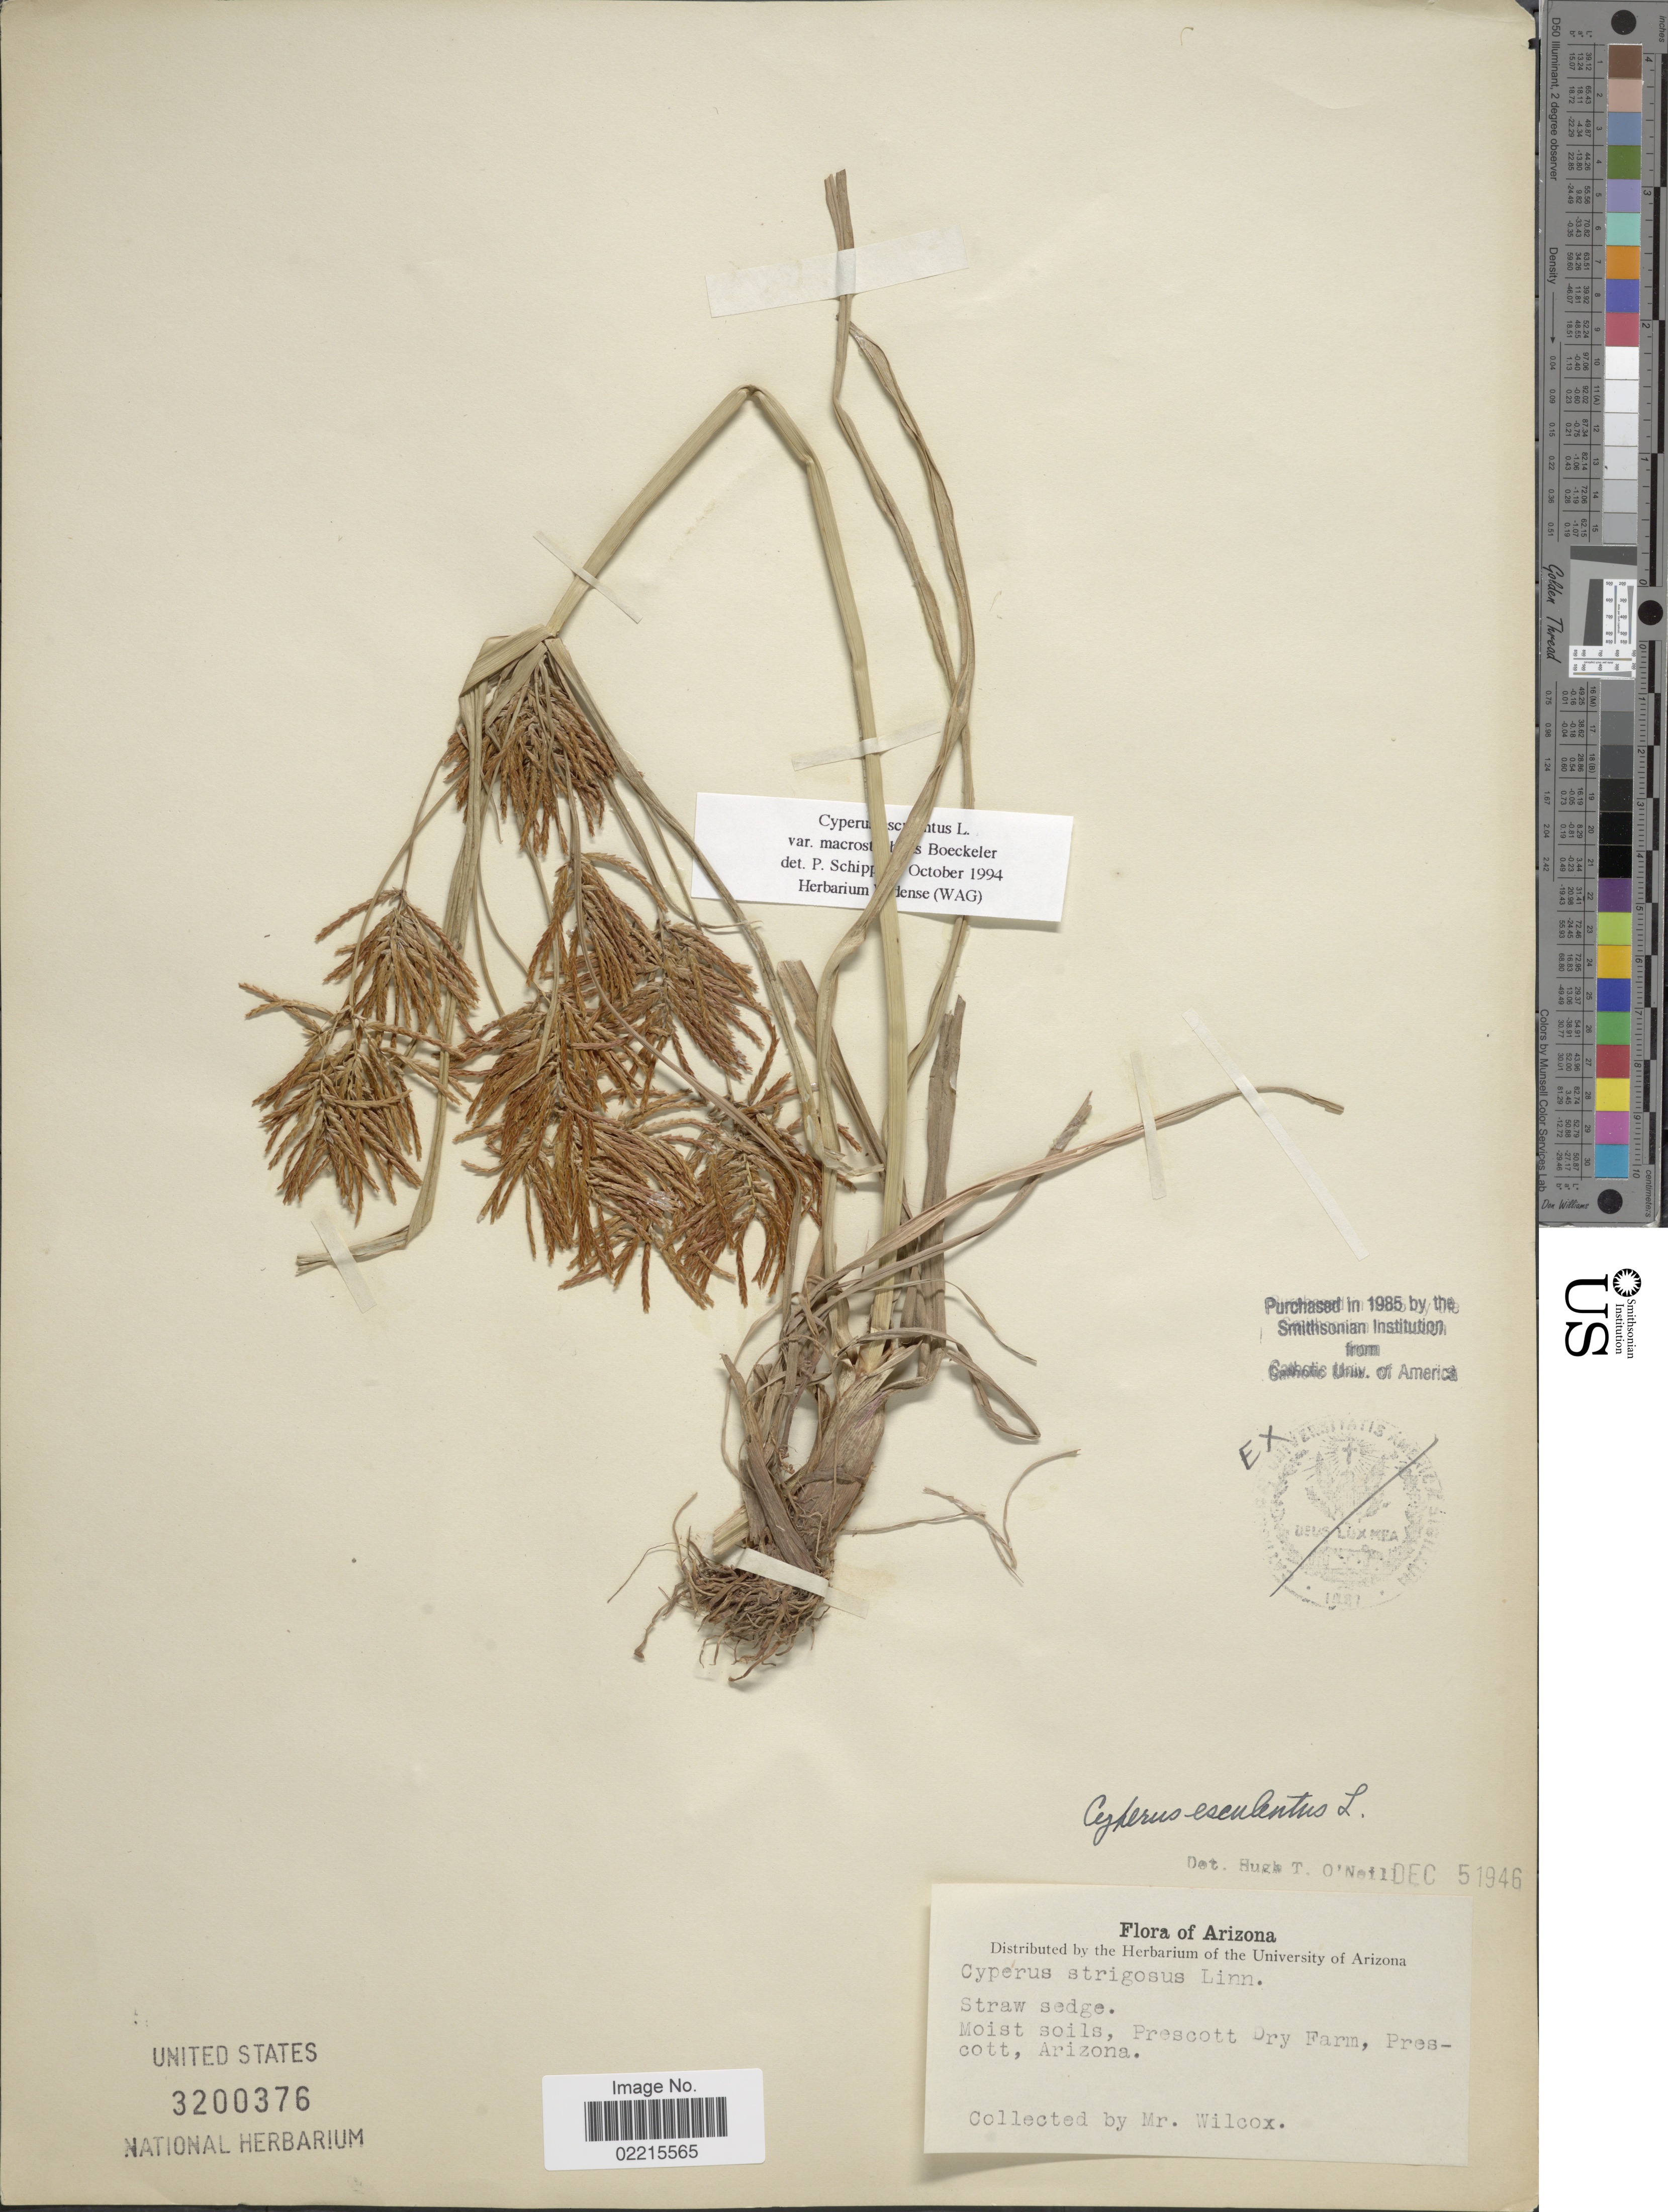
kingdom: Plantae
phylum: Tracheophyta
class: Liliopsida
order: Poales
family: Cyperaceae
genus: Cyperus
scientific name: Cyperus esculentus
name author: L.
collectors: -. Wilcox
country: United States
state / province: Arizona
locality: Prescott Dry Farm, Prescott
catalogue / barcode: US 3200376